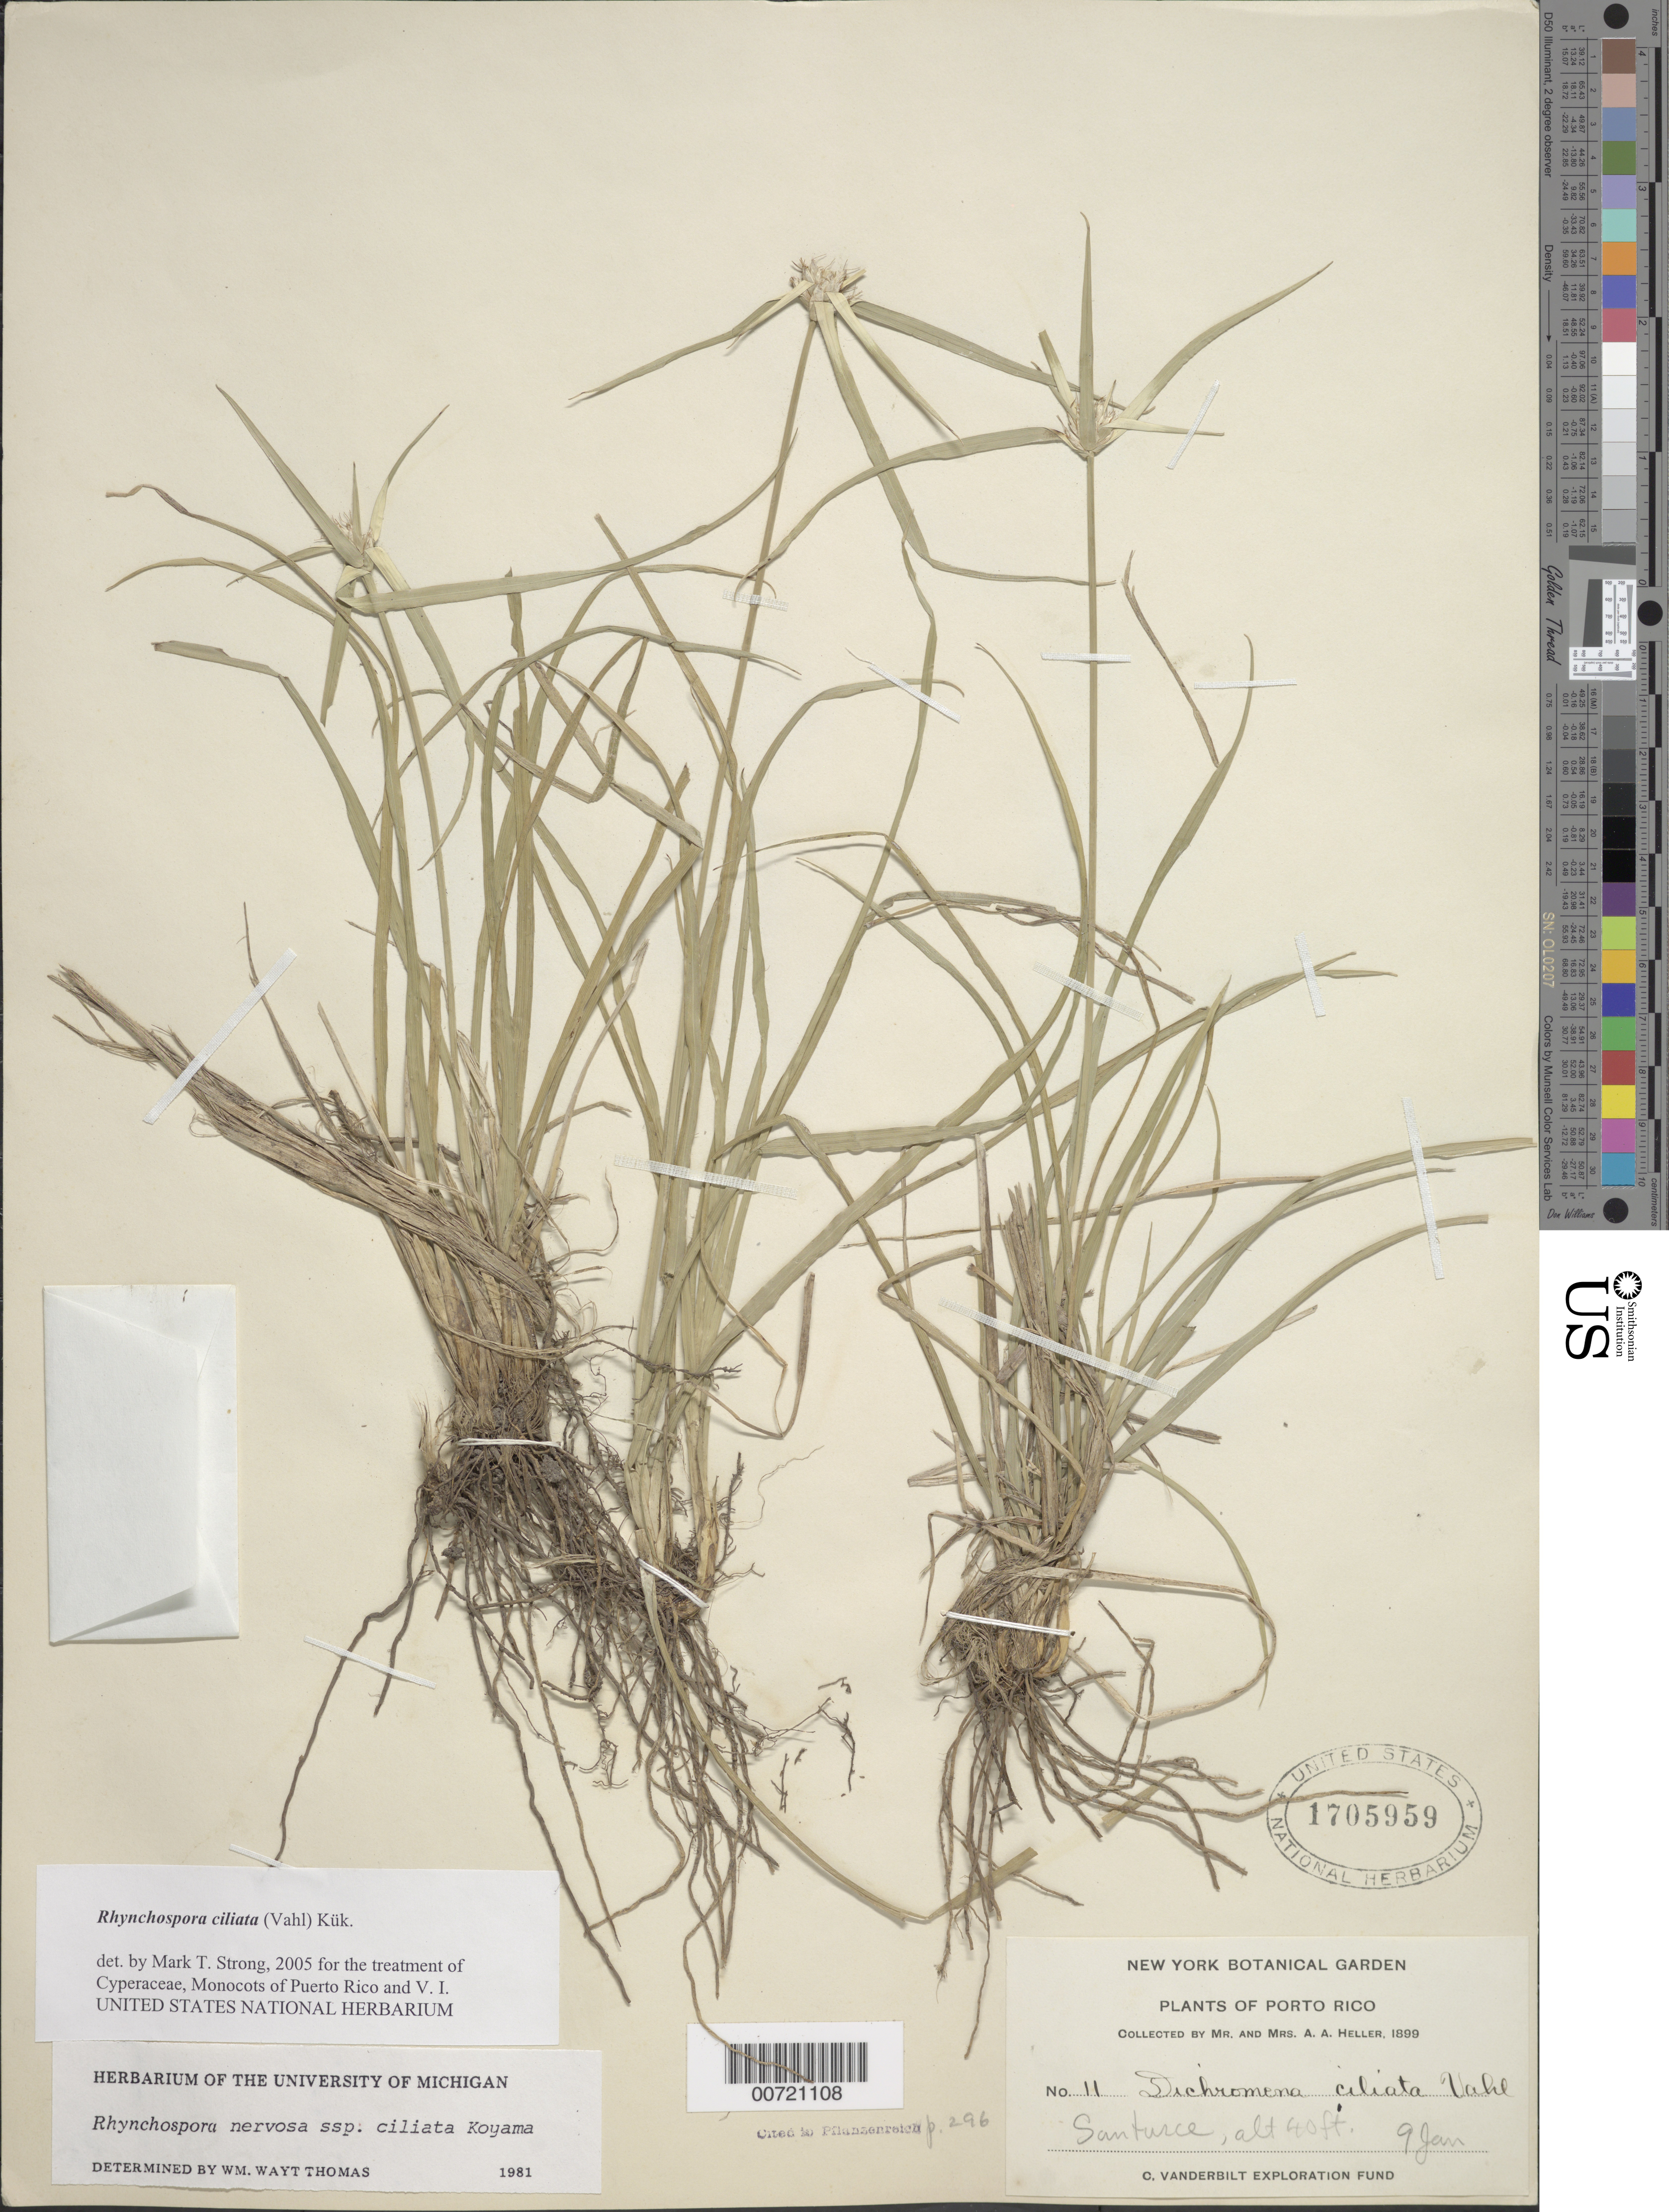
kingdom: Plantae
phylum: Tracheophyta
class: Liliopsida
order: Poales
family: Cyperaceae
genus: Rhynchospora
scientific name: Rhynchospora ciliata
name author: (G. Mey.) Kük.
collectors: A. A. Heller & E. G. Heller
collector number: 11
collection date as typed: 09 Jan 1899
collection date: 1899-01-09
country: Puerto Rico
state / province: San Juan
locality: Santurce.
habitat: In rich soil.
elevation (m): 12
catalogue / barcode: US 1705959